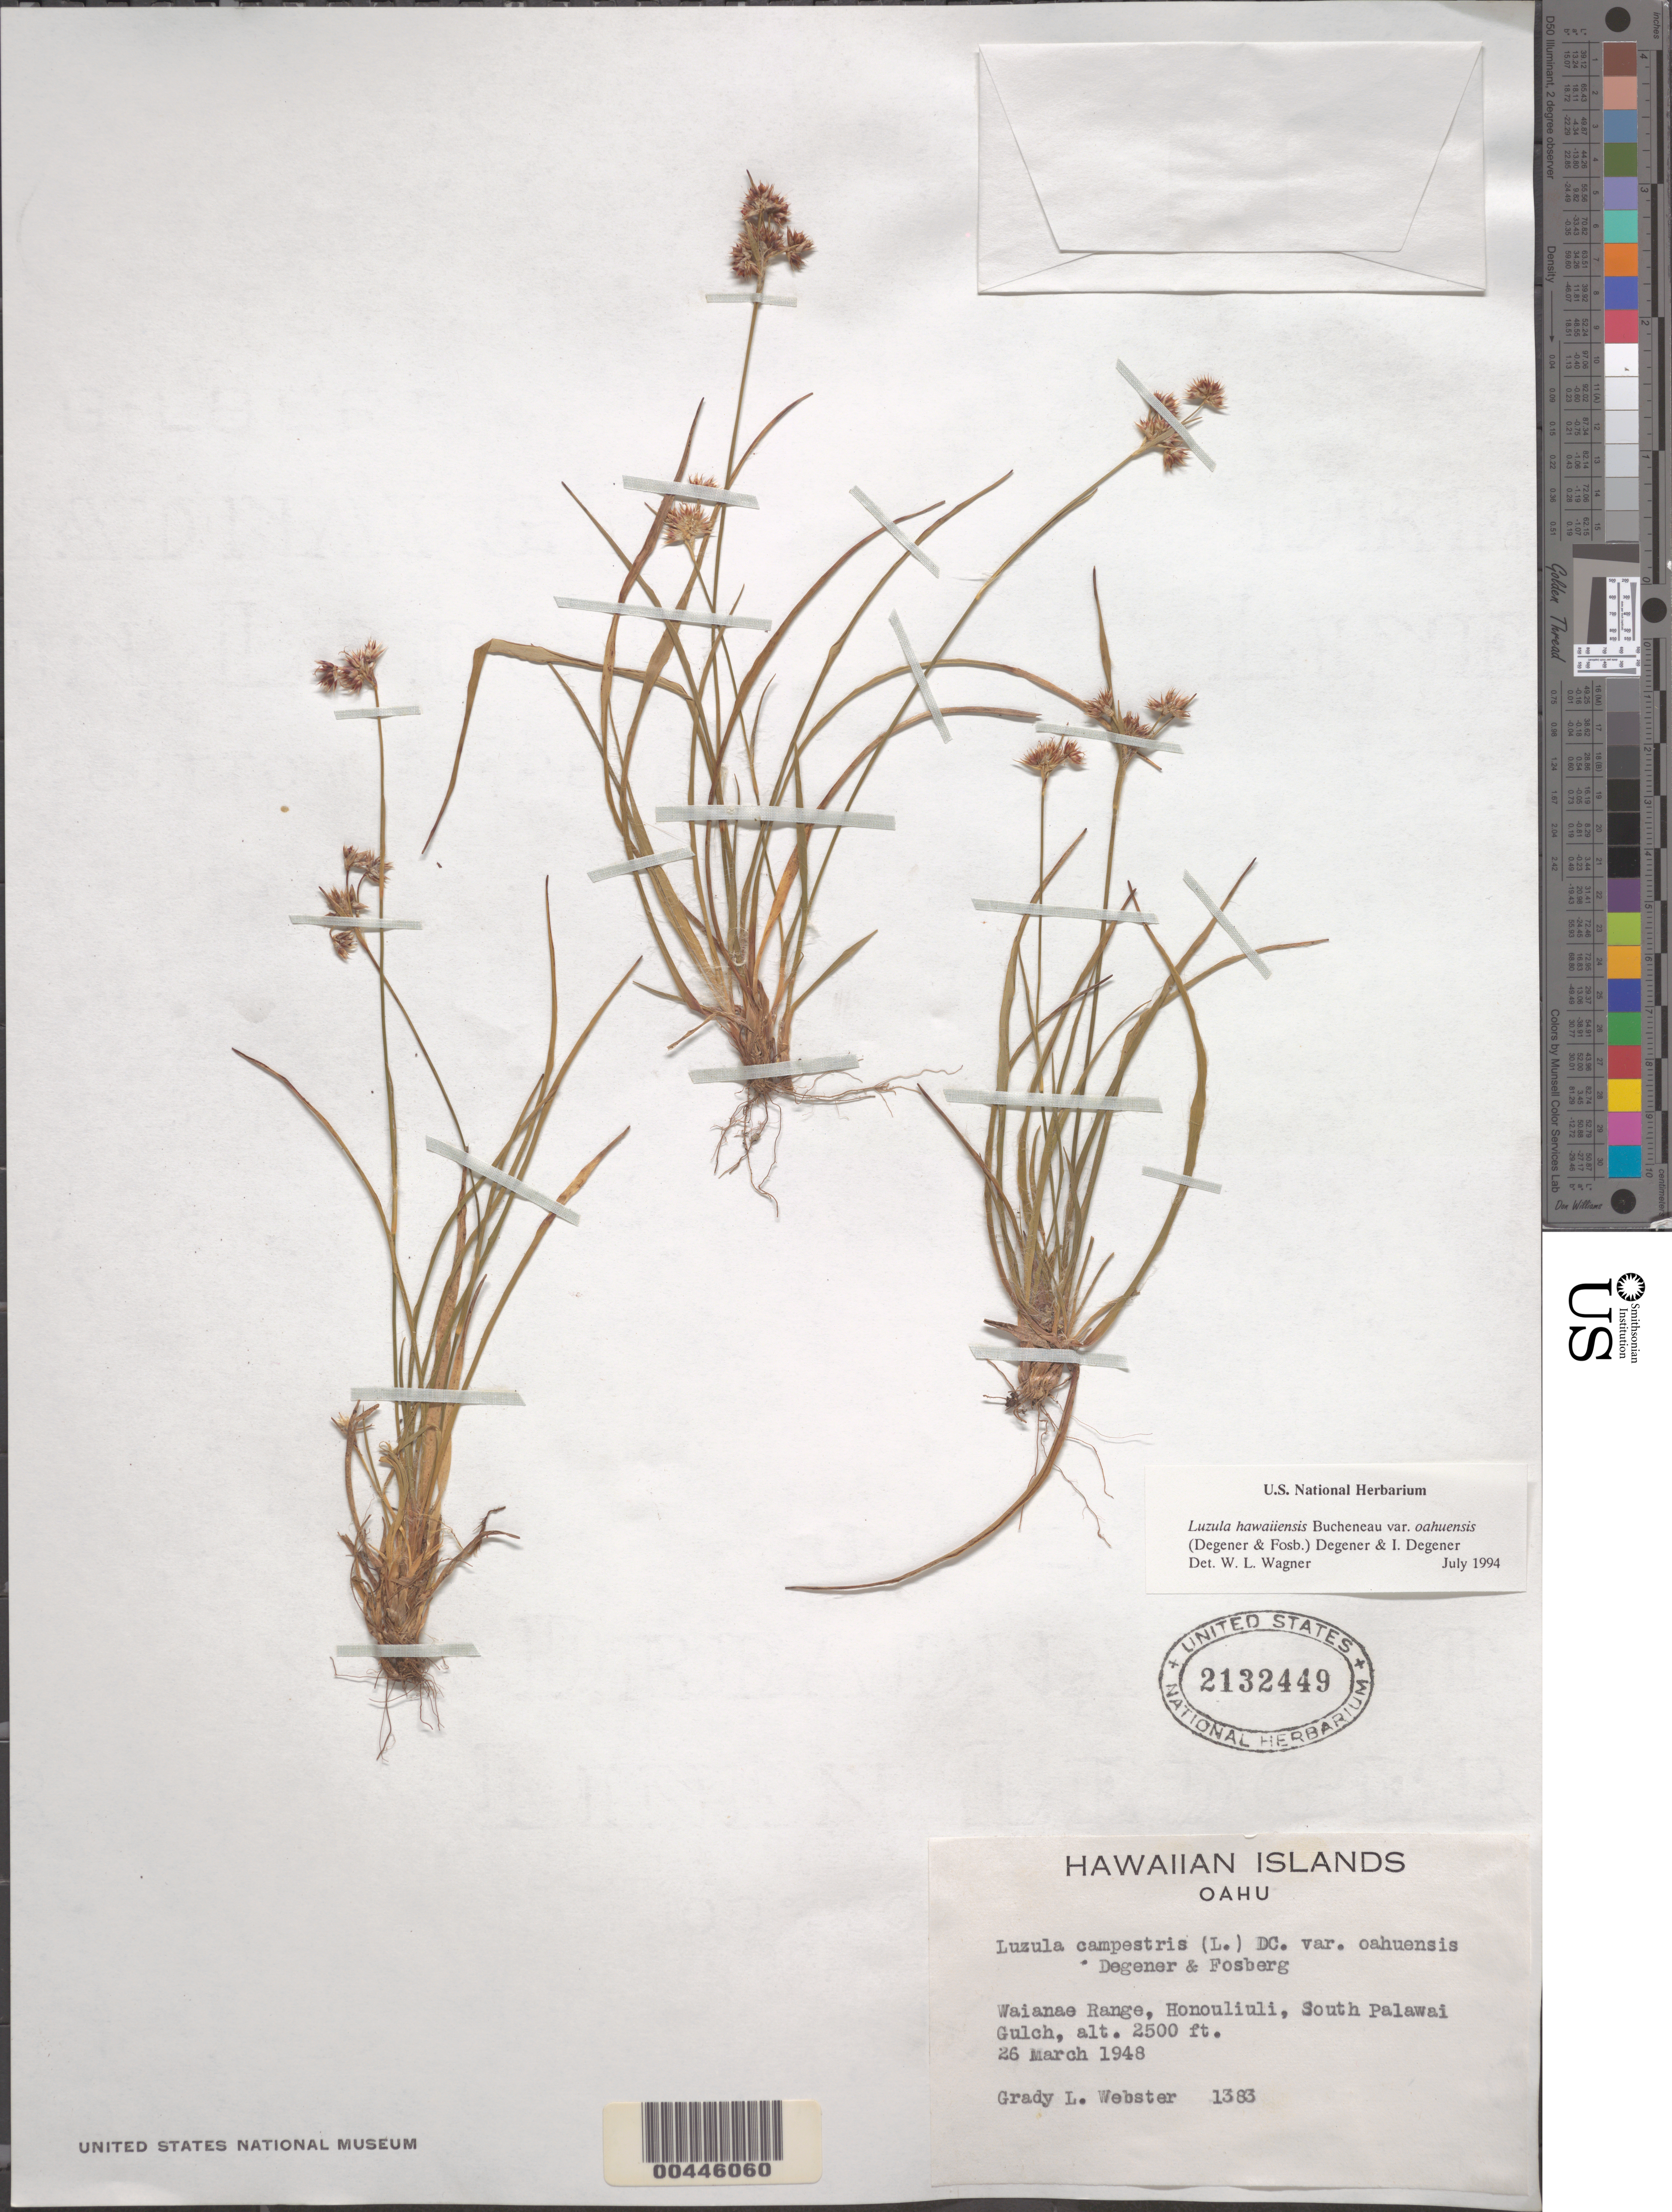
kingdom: Plantae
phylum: Tracheophyta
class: Liliopsida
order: Poales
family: Juncaceae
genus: Luzula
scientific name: Luzula hawaiiensis var. oahuensis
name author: (O. Deg. & Fosberg) O. Deg. & I. Deg.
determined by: Wagner, W. L., (BOT), Smithsonian Institution - National Museum of Natural History (UNITED STATES)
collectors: G. L. Webster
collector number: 1383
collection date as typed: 26 Mar 1948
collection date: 1948-03-26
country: United States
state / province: Hawaii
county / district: Honolulu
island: Oahu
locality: Waianae Range, Honouliuli, S Palawai Gulch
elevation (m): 762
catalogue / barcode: US 2132449